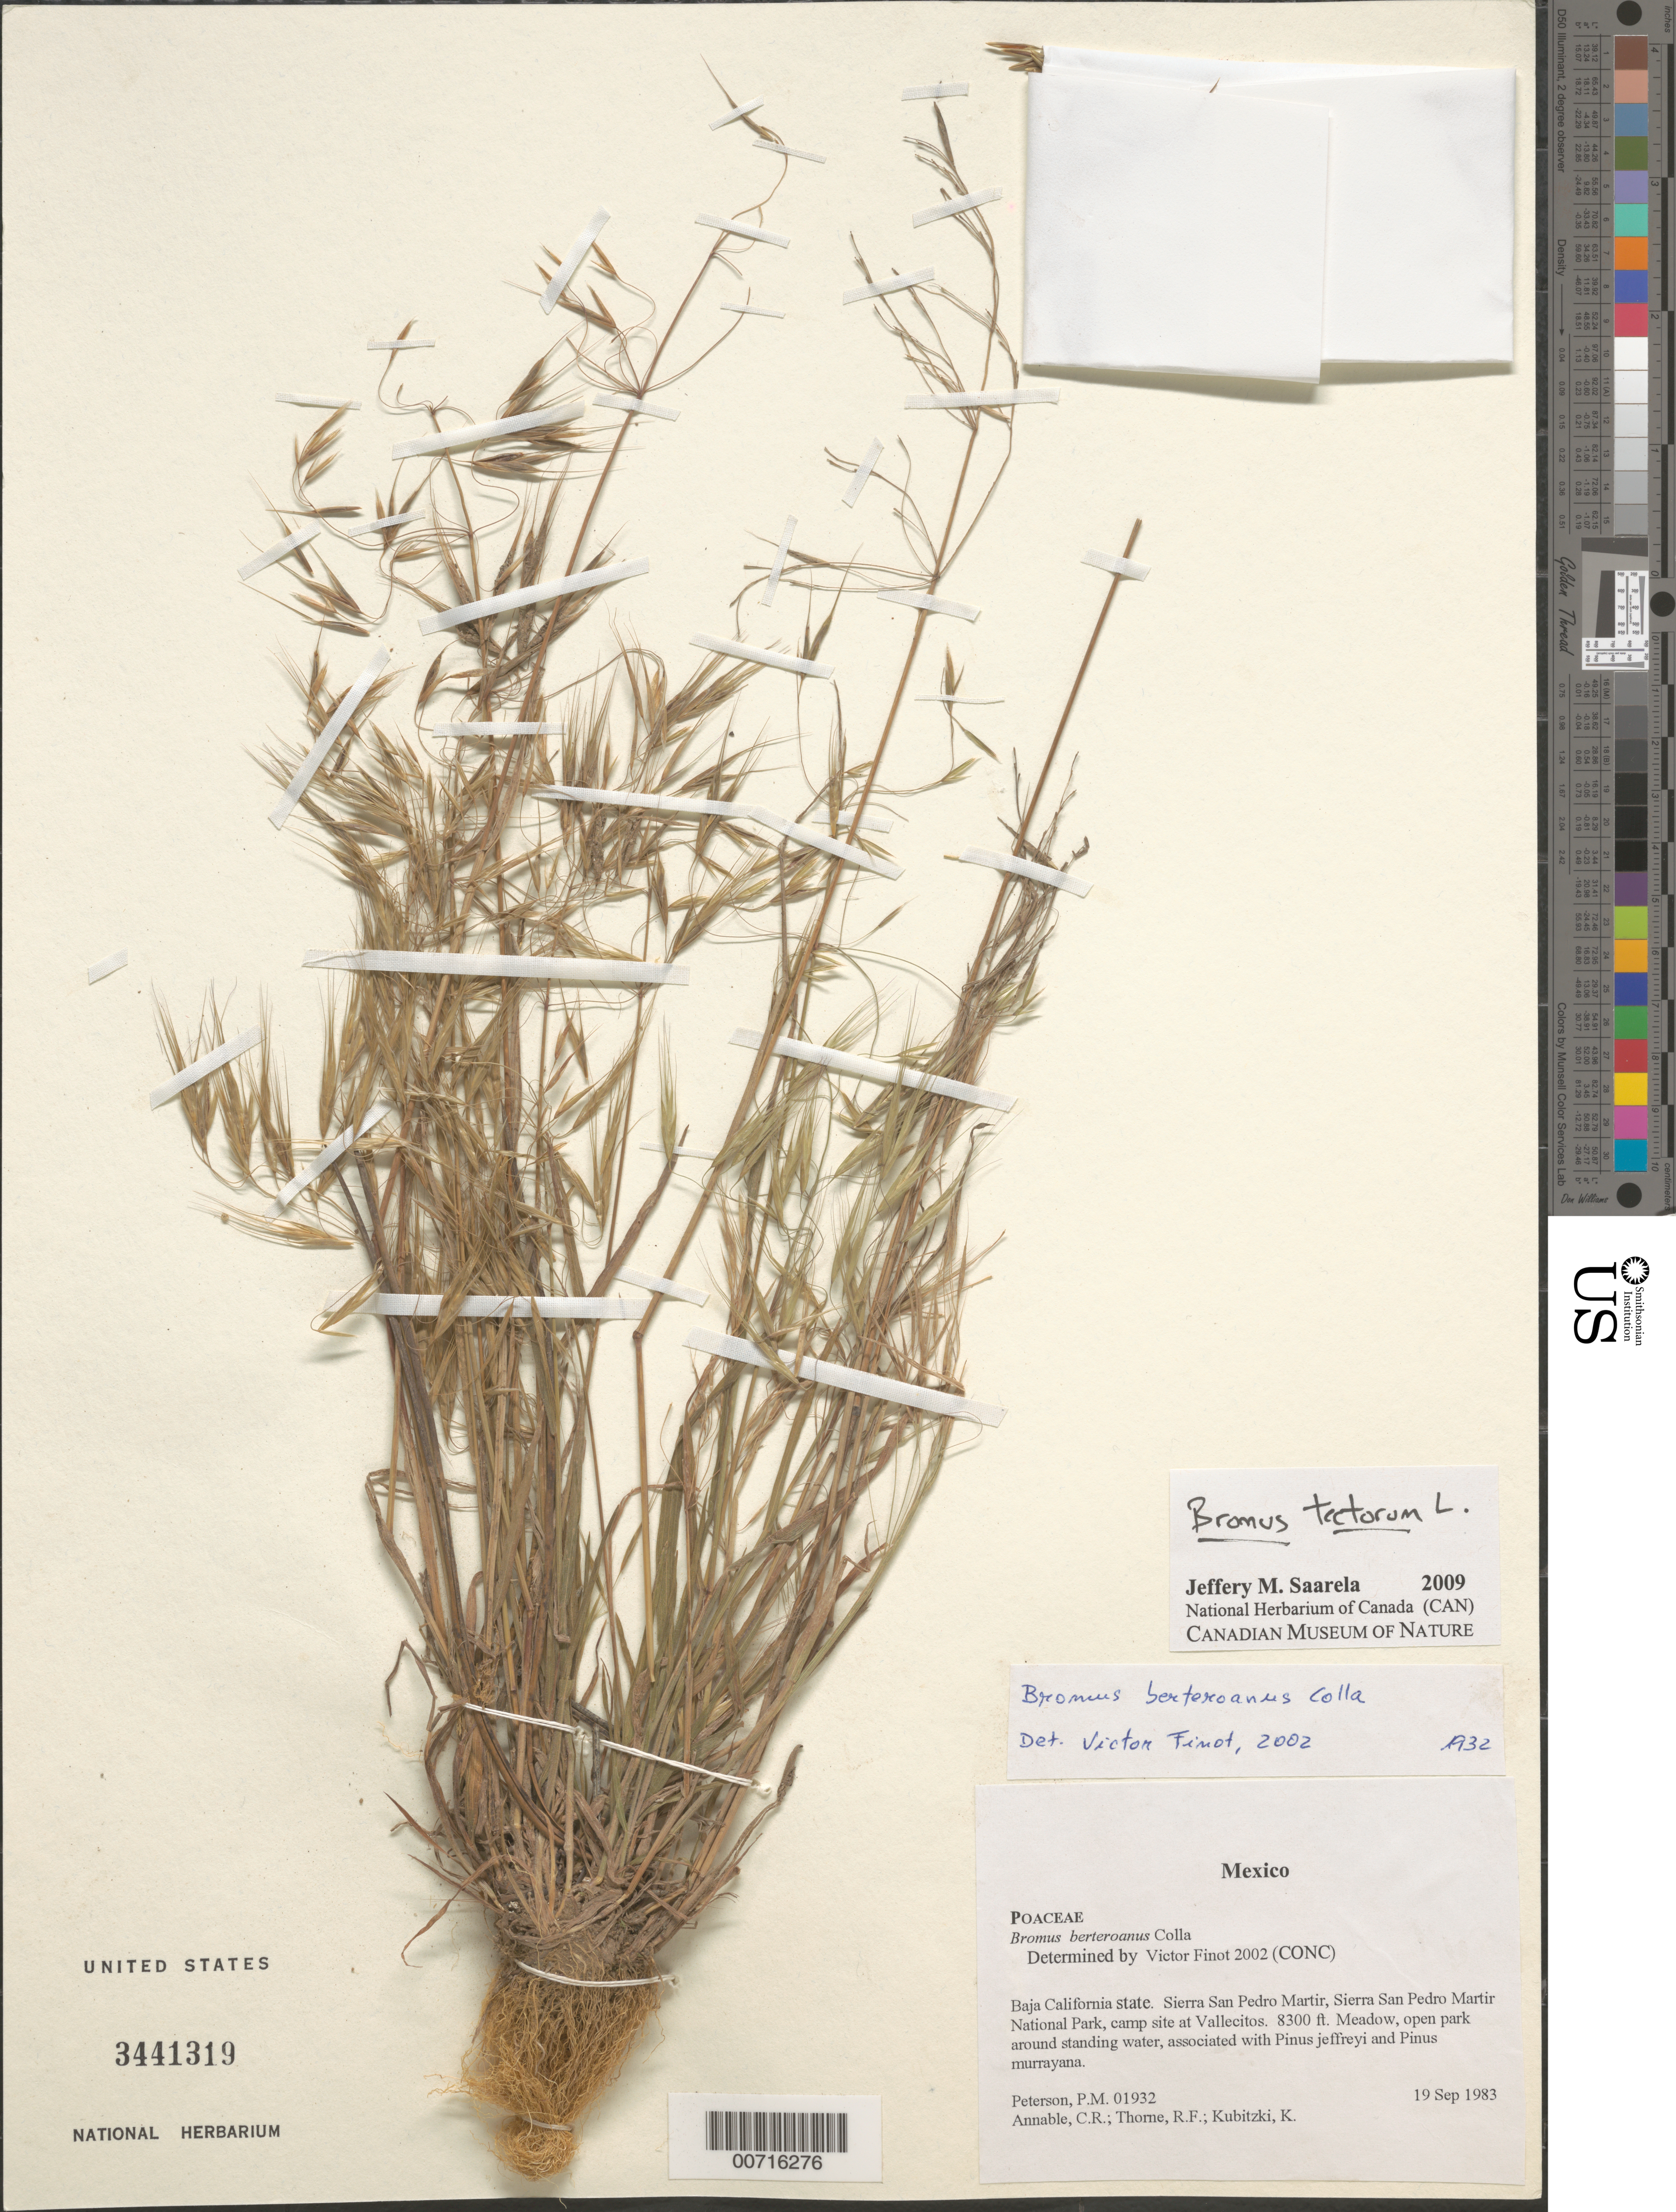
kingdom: Plantae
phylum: Tracheophyta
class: Liliopsida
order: Poales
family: Poaceae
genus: Bromus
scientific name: Bromus tectorum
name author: L.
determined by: Saarela, J. M., (CAN), Canadian Museum of Nature (CANADA)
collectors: P. M. Peterson, C. R. Annable, R. F. Thorne & K. Kubitzki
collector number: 01932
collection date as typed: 19 Sep 1983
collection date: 1983-09-19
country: Mexico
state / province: Baja California Norte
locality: Sierra San Pedro Martir, Sierra San Pedro Martir National Park, camp site at Vallecitos.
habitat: Meadow, open park around standing water, associated with Pinus jeffreyi and Pinus murrayana.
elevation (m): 2530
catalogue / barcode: US 3441319